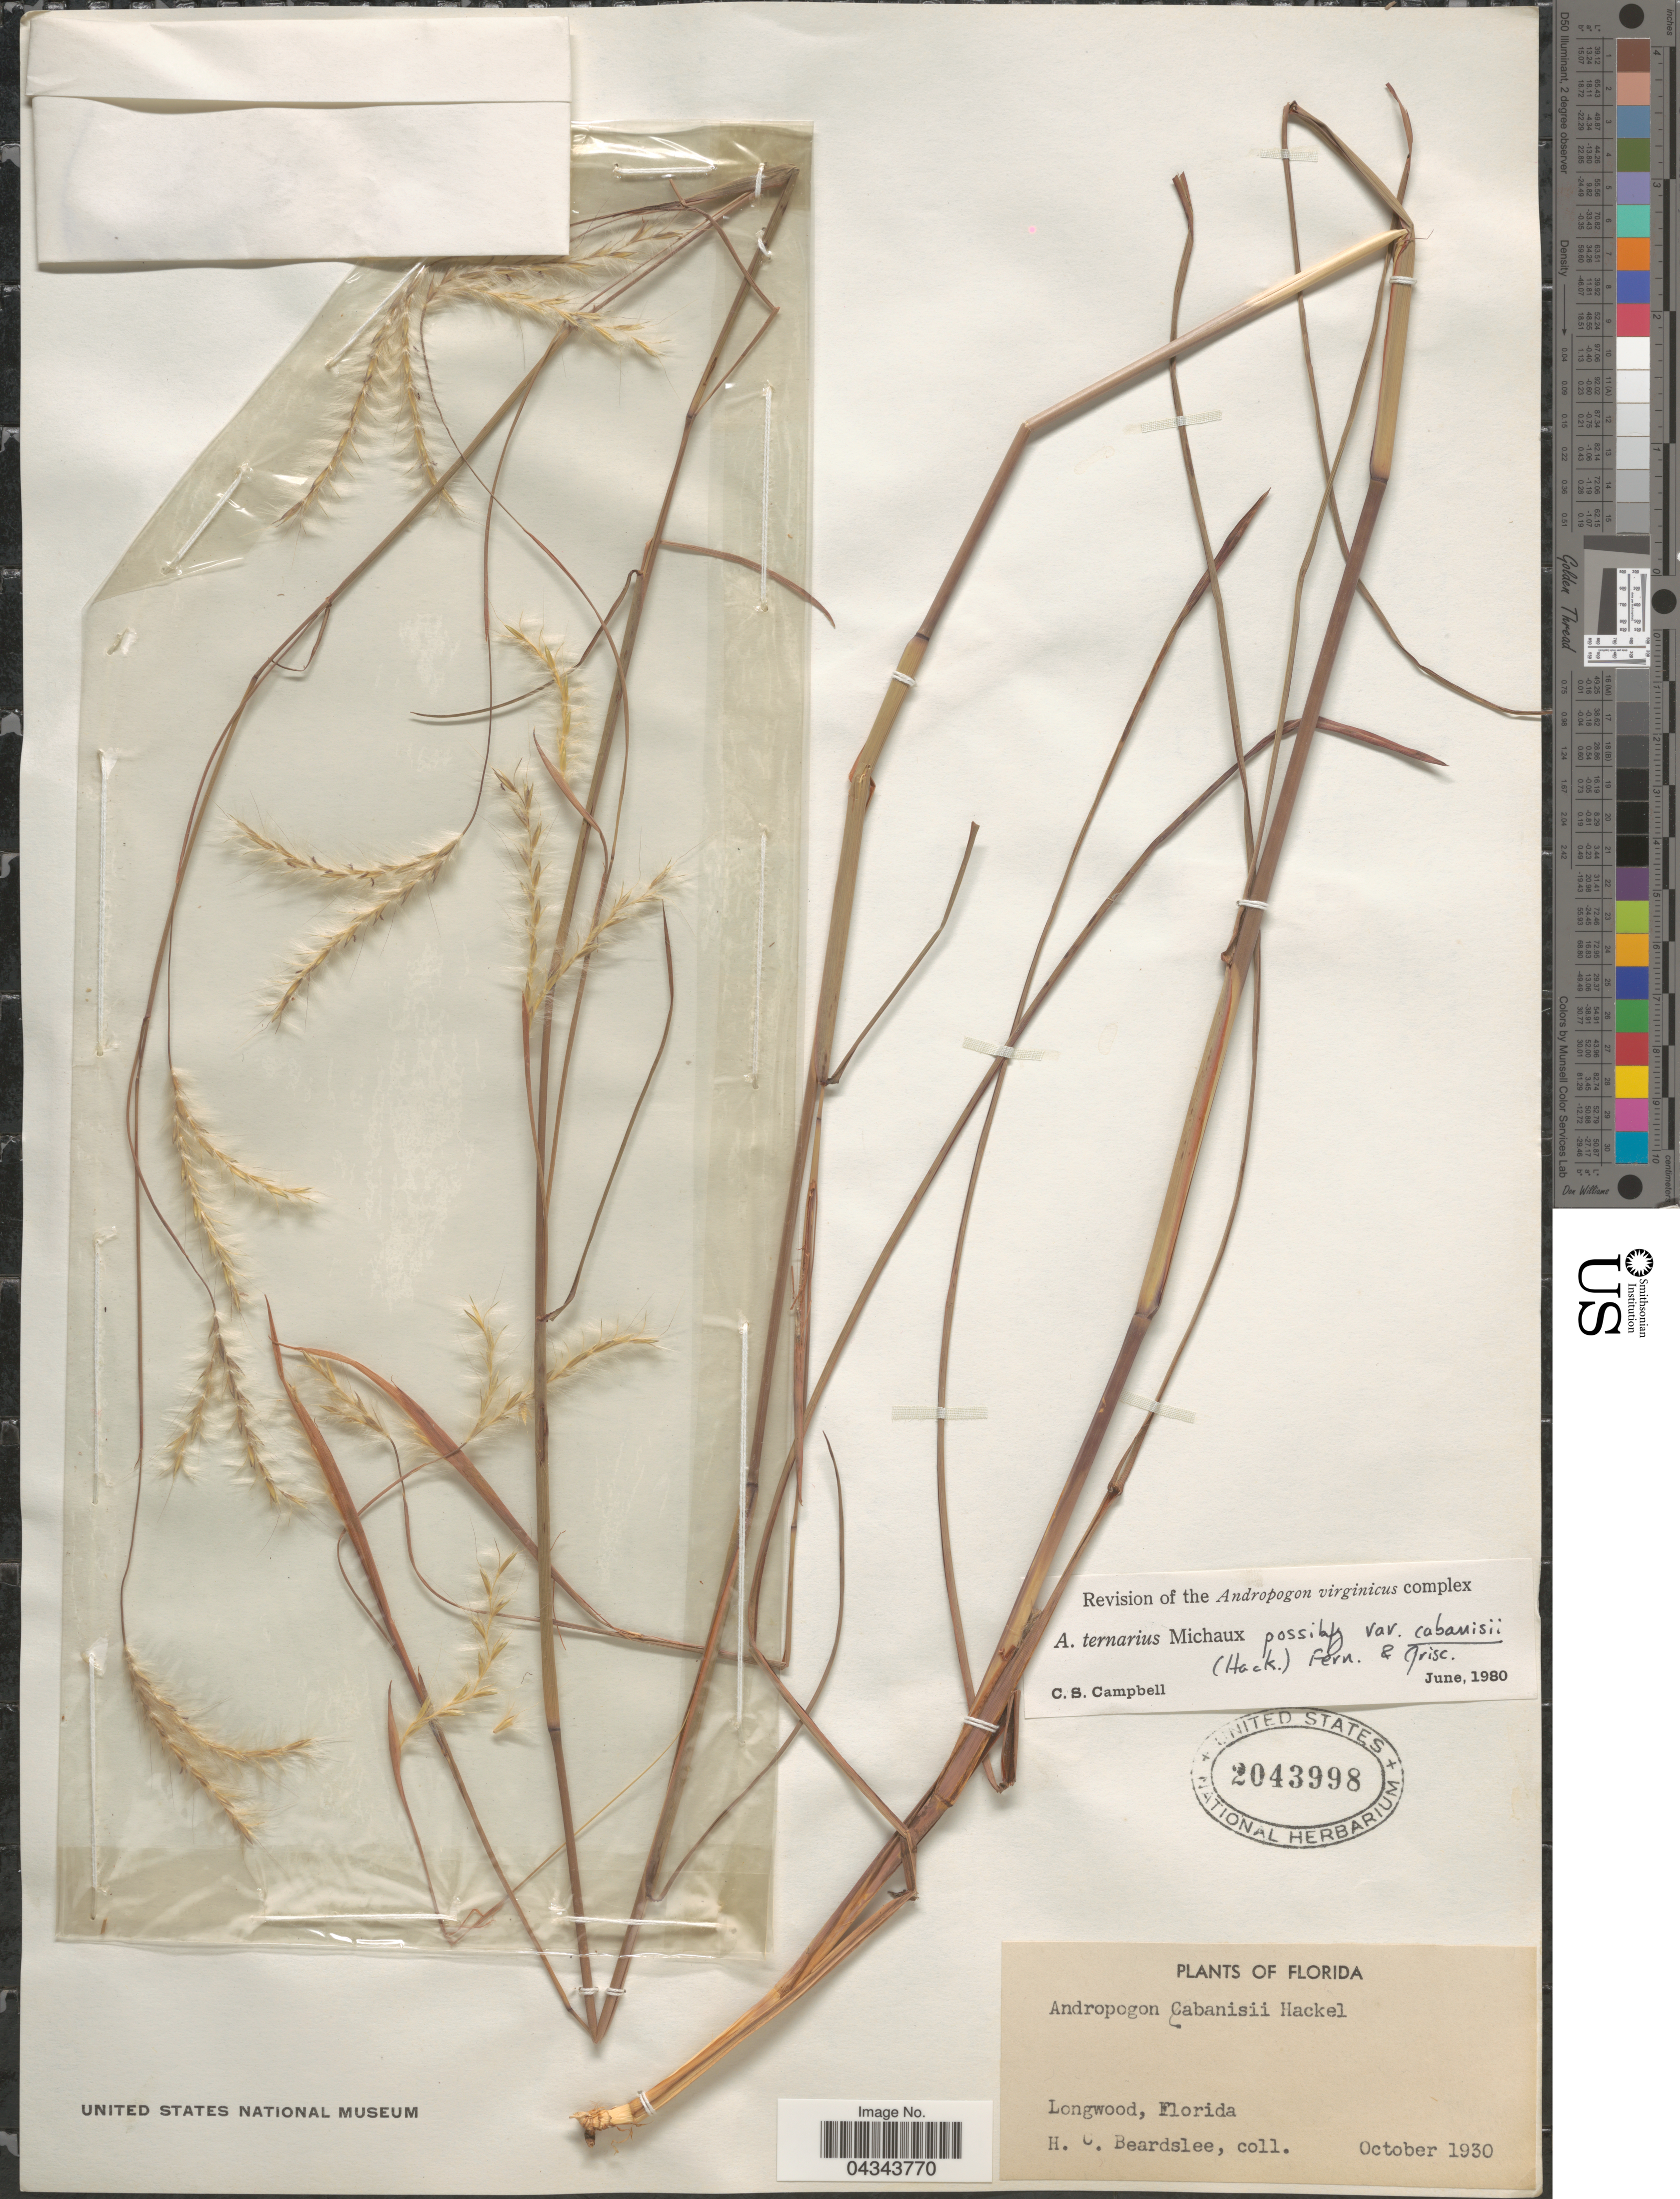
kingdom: Plantae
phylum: Tracheophyta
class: Liliopsida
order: Poales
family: Poaceae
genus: Andropogon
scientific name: Andropogon ternarius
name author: Michx.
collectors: H. Beardslee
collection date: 1930-10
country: United States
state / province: Florida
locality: Longwood.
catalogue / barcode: US 2043998